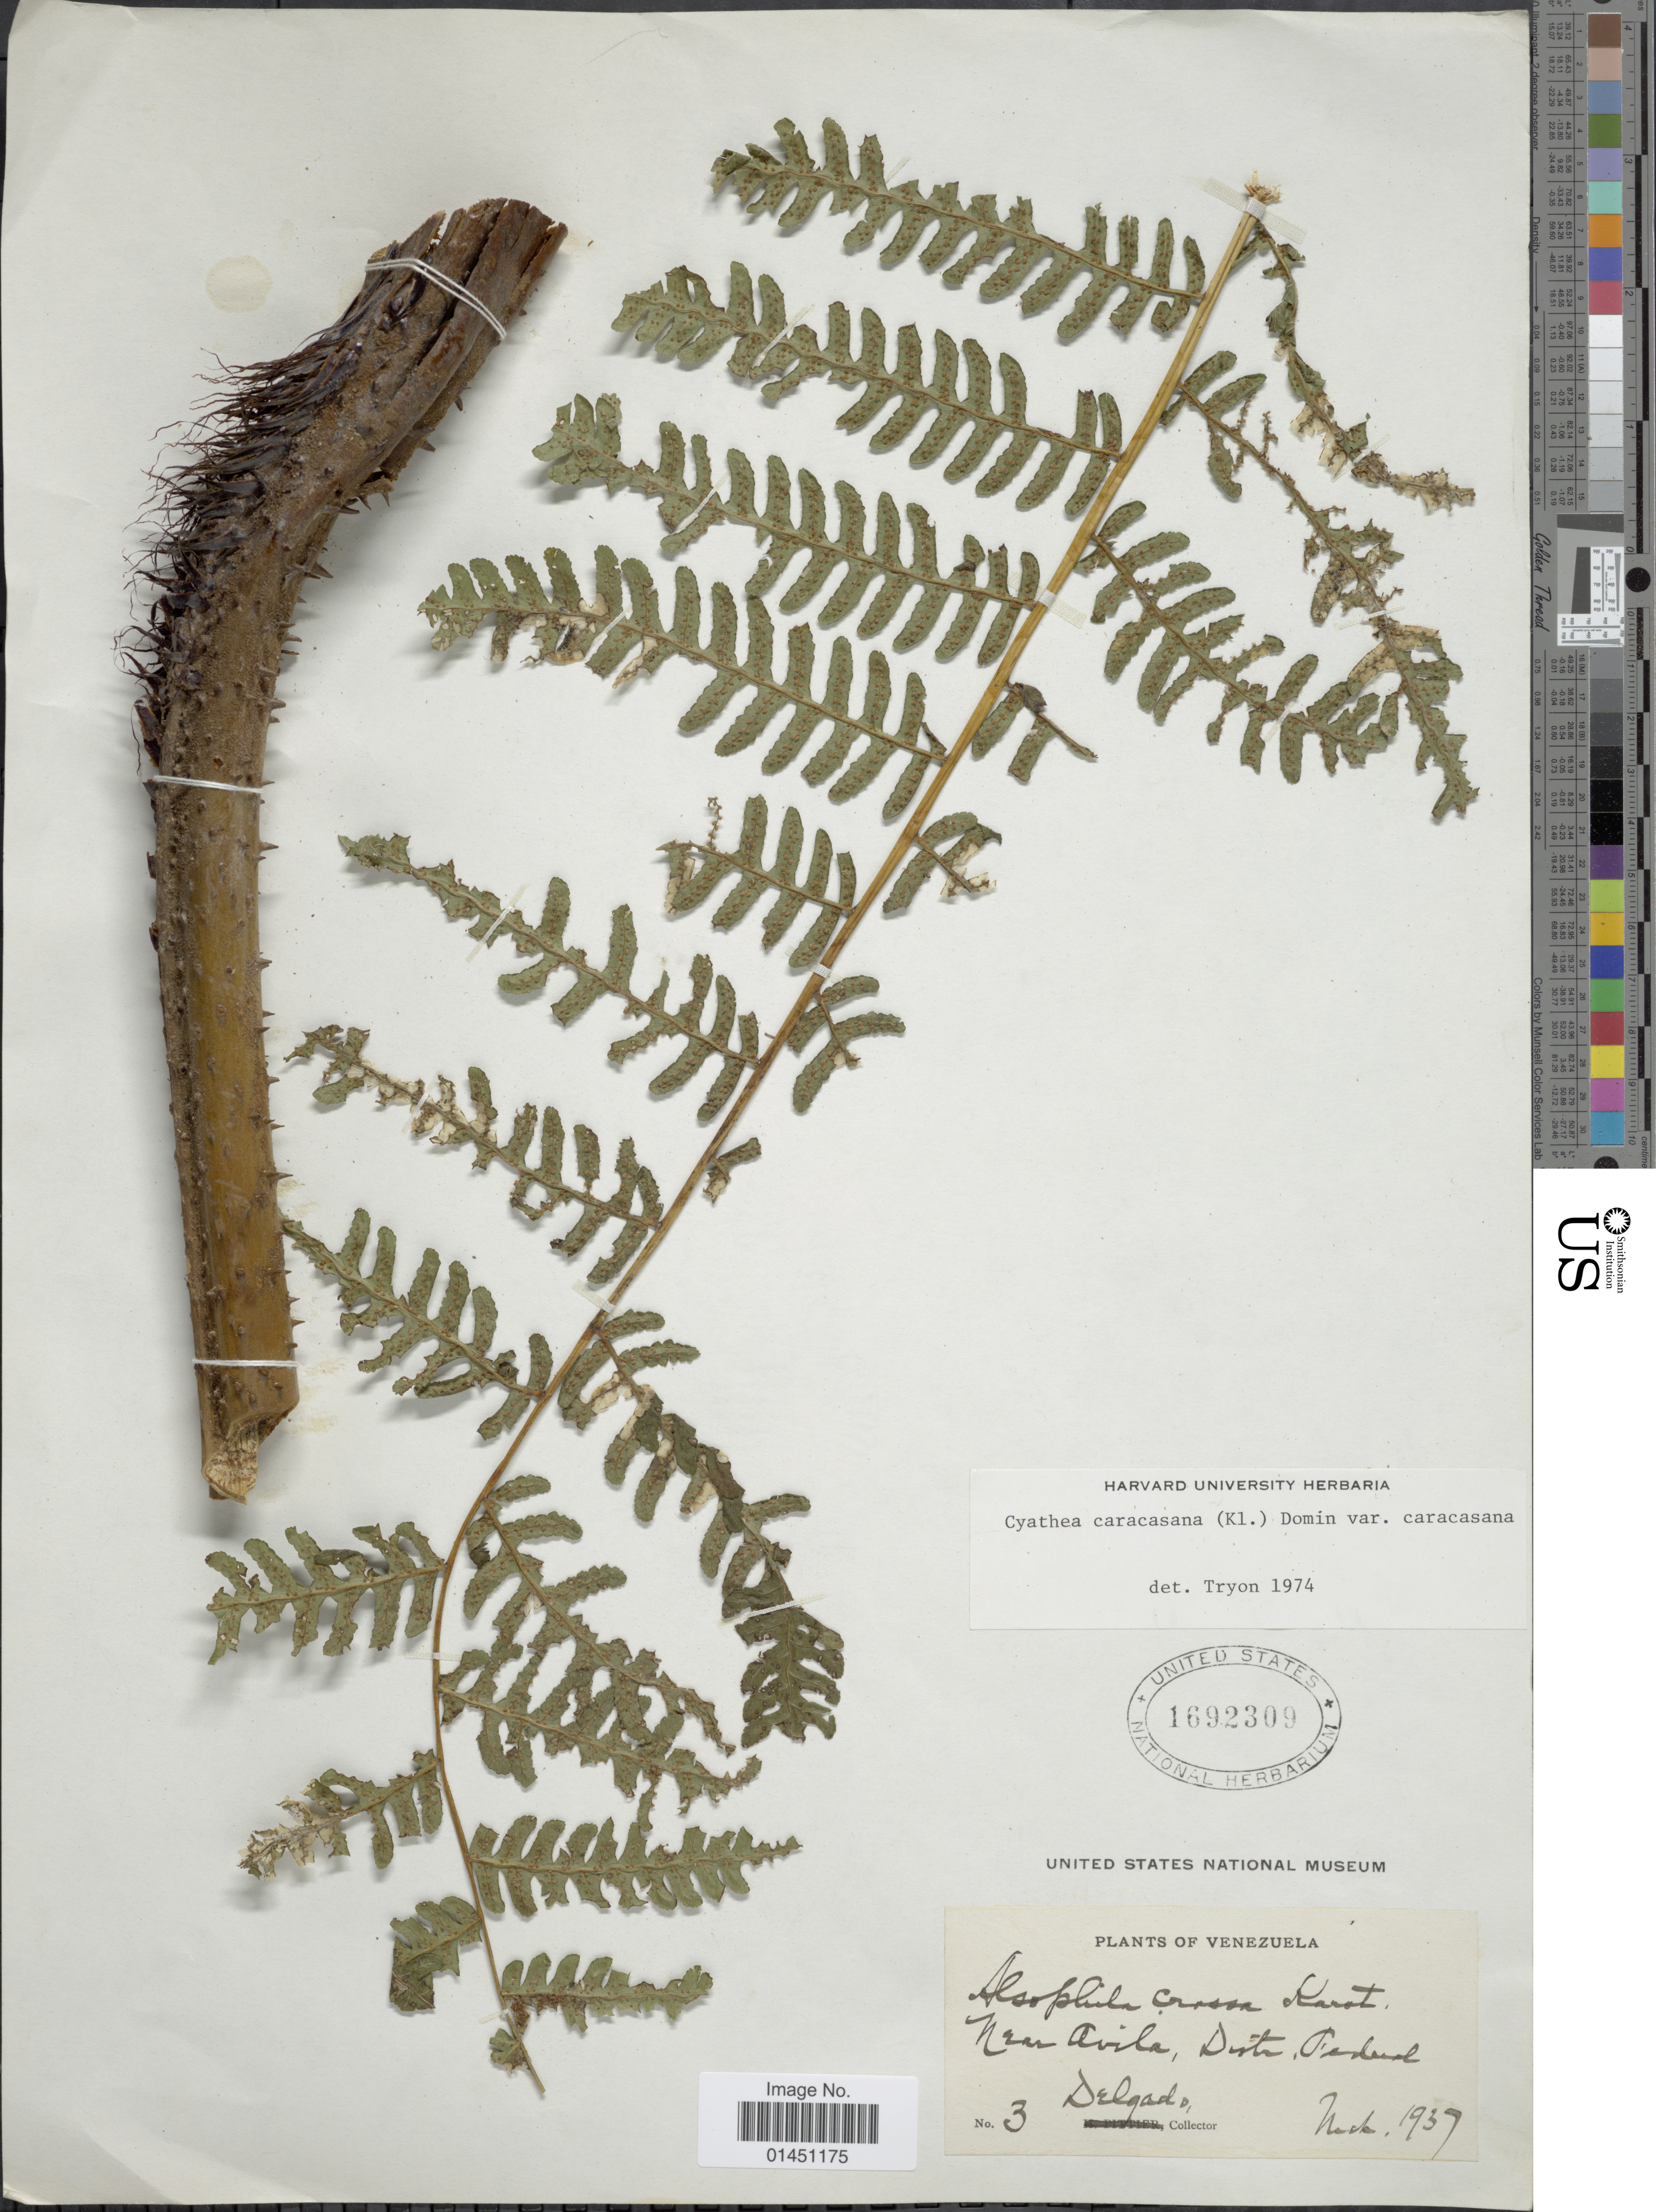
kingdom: Plantae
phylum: Tracheophyta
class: Polypodiopsida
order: Cyatheales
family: Cyatheaceae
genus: Cyathea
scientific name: Cyathea caracasana var. caracasana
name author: (Klotzsch) Domin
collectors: Delgado, --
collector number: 3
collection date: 1937-03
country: Venezuela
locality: Near Avila, Distr. Federal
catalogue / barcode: US 1692309